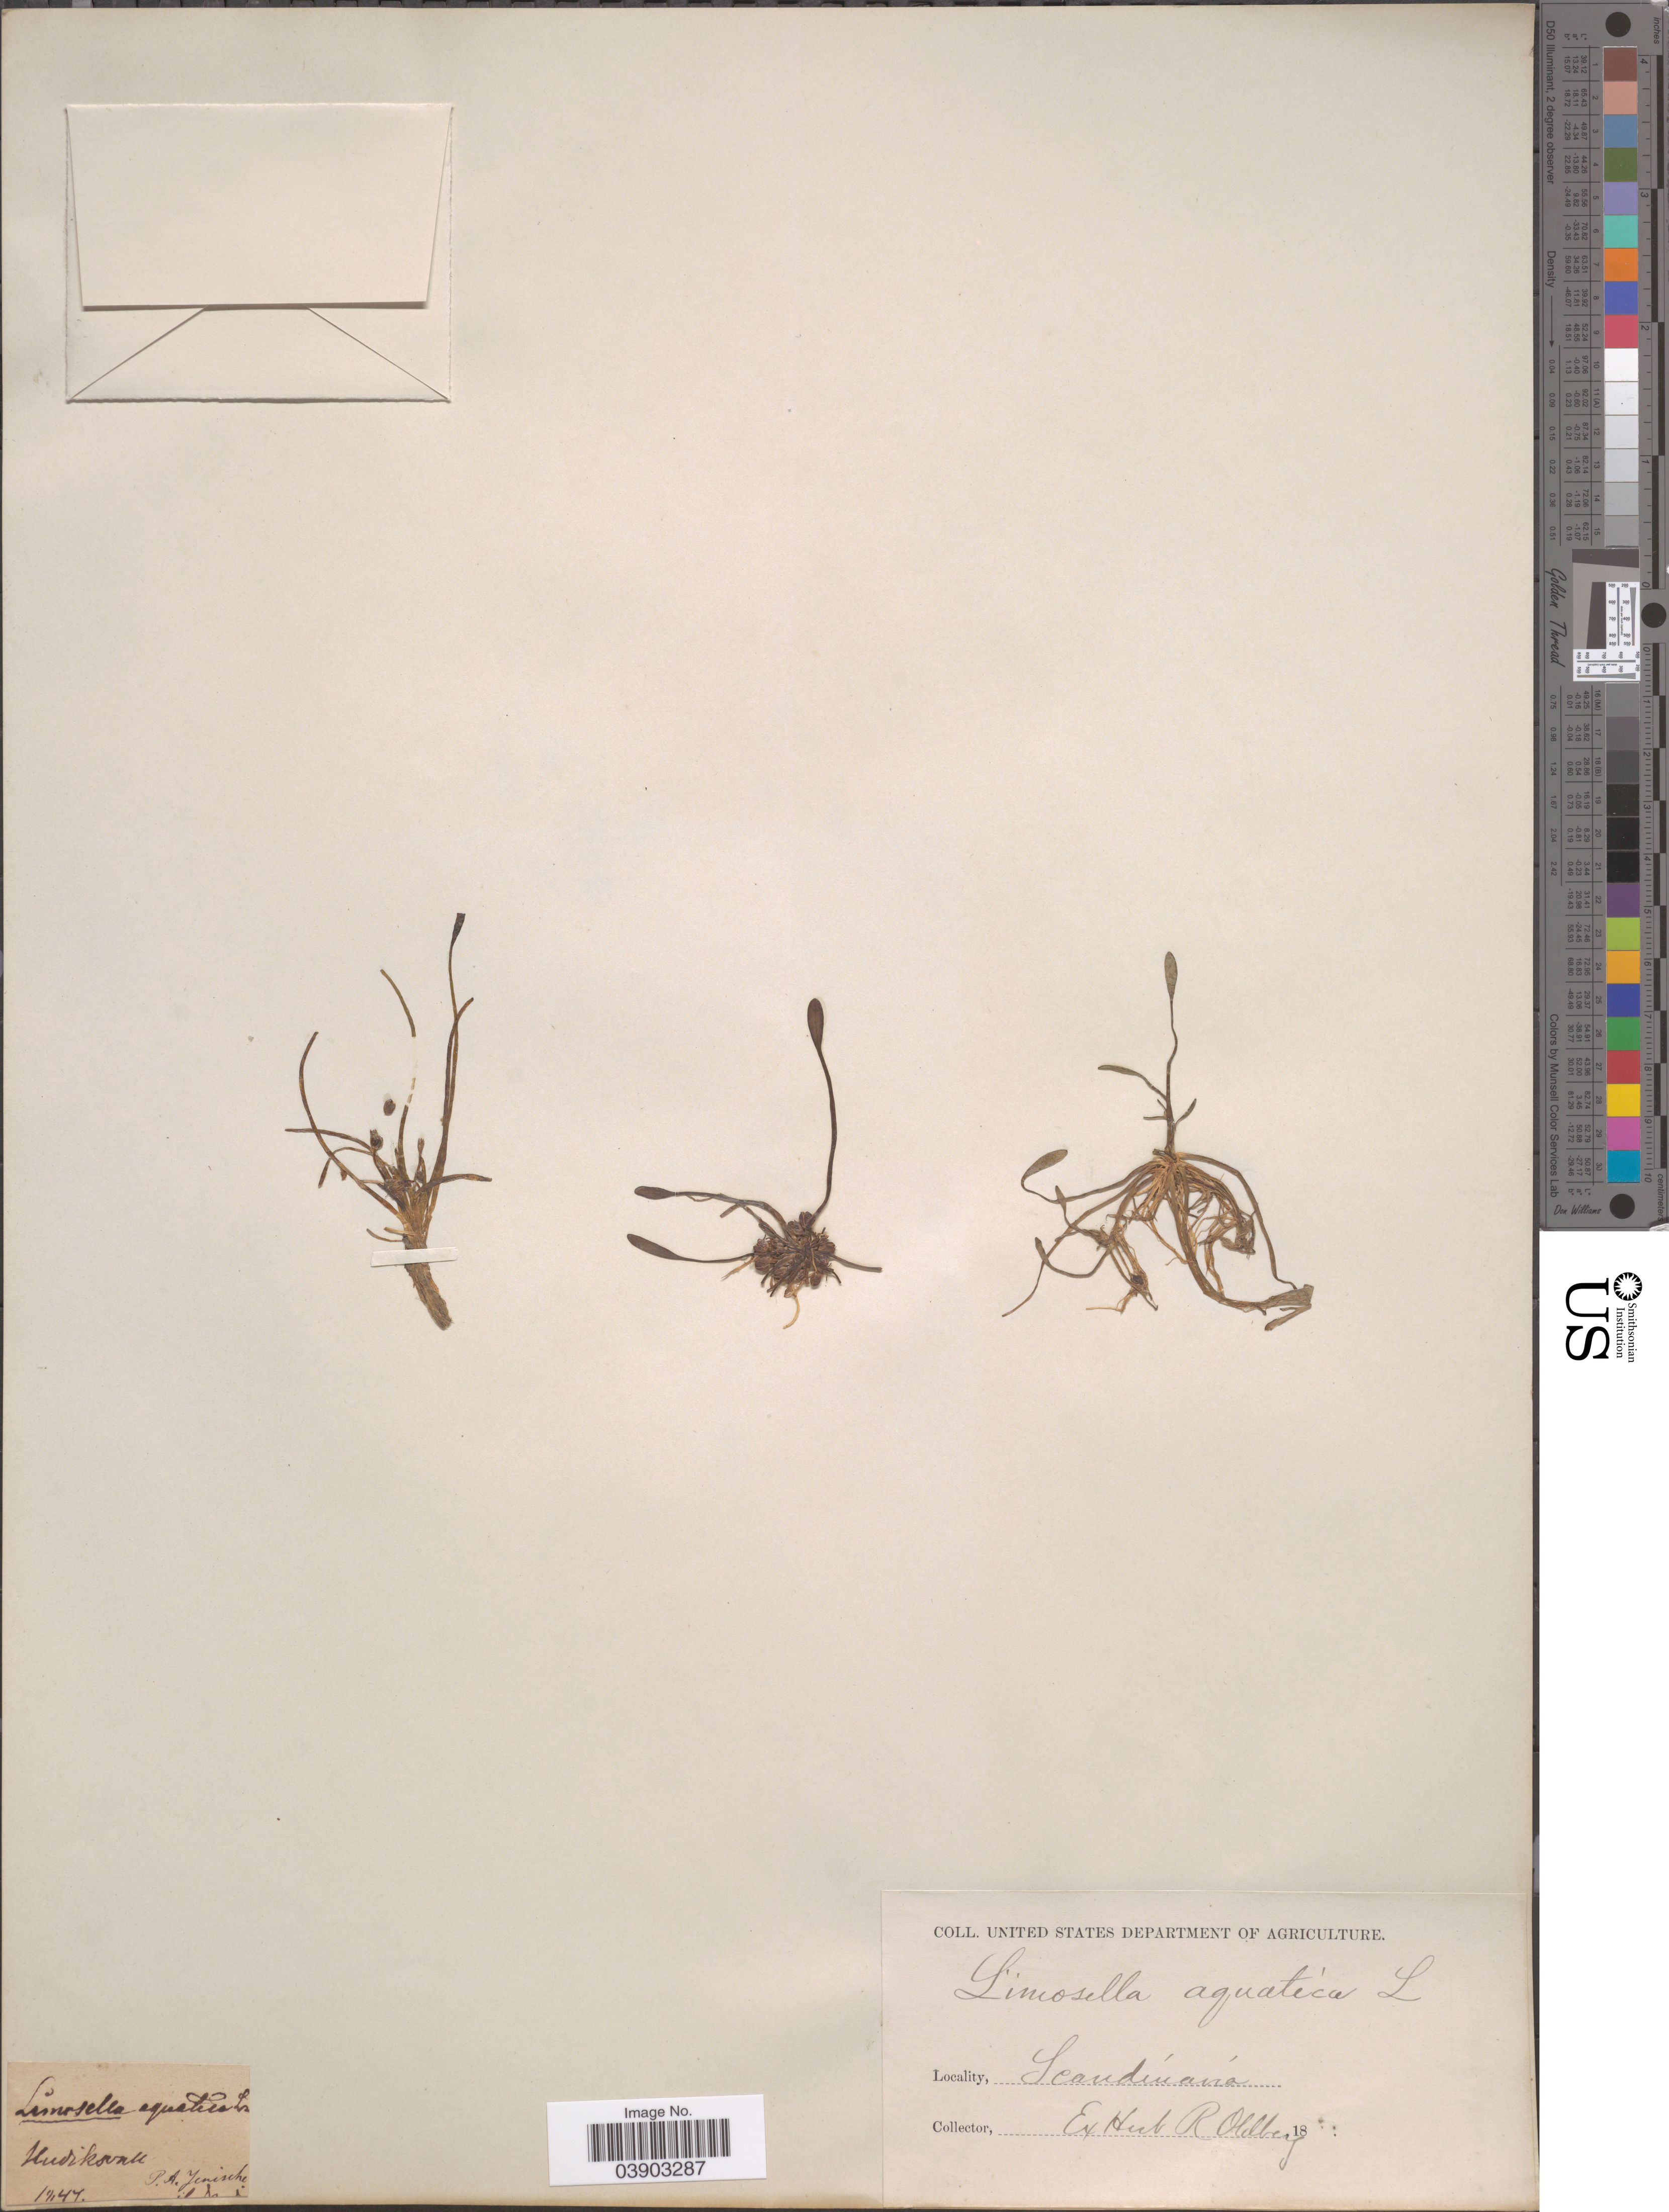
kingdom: Plantae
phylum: Tracheophyta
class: Magnoliopsida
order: Lamiales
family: Scrophulariaceae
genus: Limosella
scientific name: Limosella aquatica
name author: L.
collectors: P. Jennische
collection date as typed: Transcribed d/m/y: /11/44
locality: Nudikornee [interpreted]. Scandinavia.